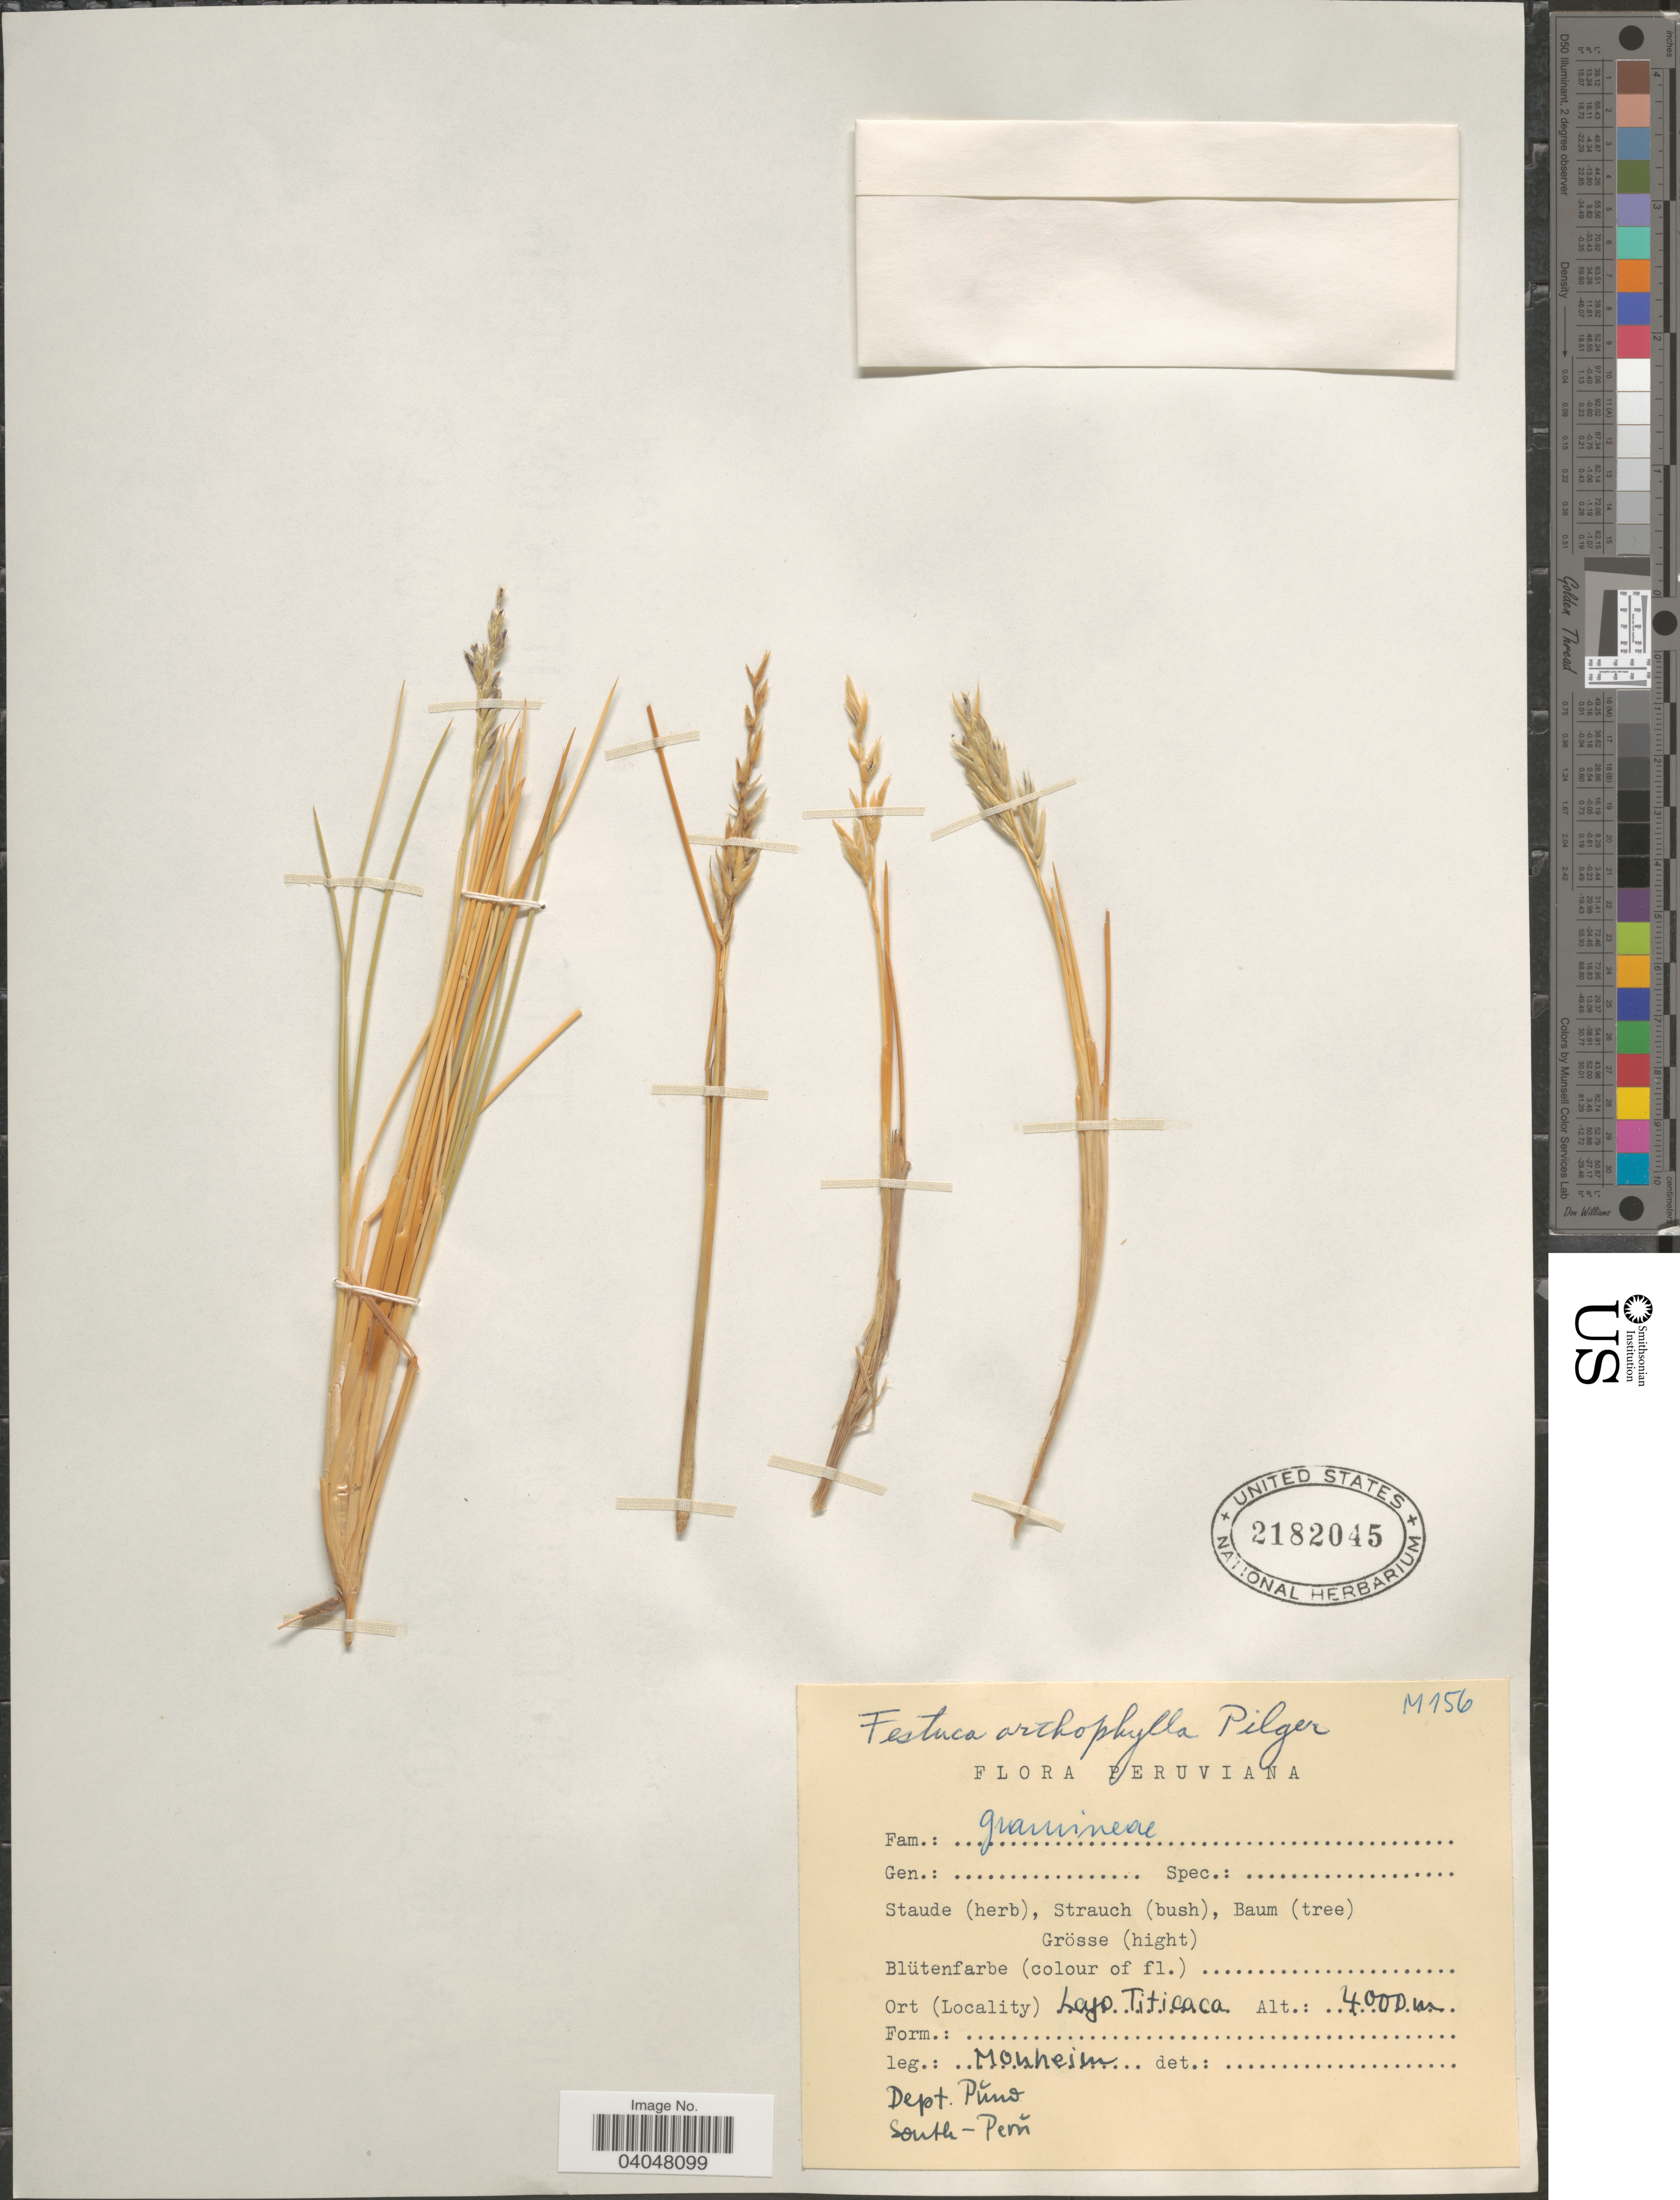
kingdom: Plantae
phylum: Tracheophyta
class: Liliopsida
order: Poales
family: Poaceae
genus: Festuca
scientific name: Festuca orthophylla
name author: Pilg.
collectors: Monheim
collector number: M156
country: Peru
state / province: Puno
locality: Lago Titicaca. Dept. Pŭno. South-Perŭ.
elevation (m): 4000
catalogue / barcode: US 2182045